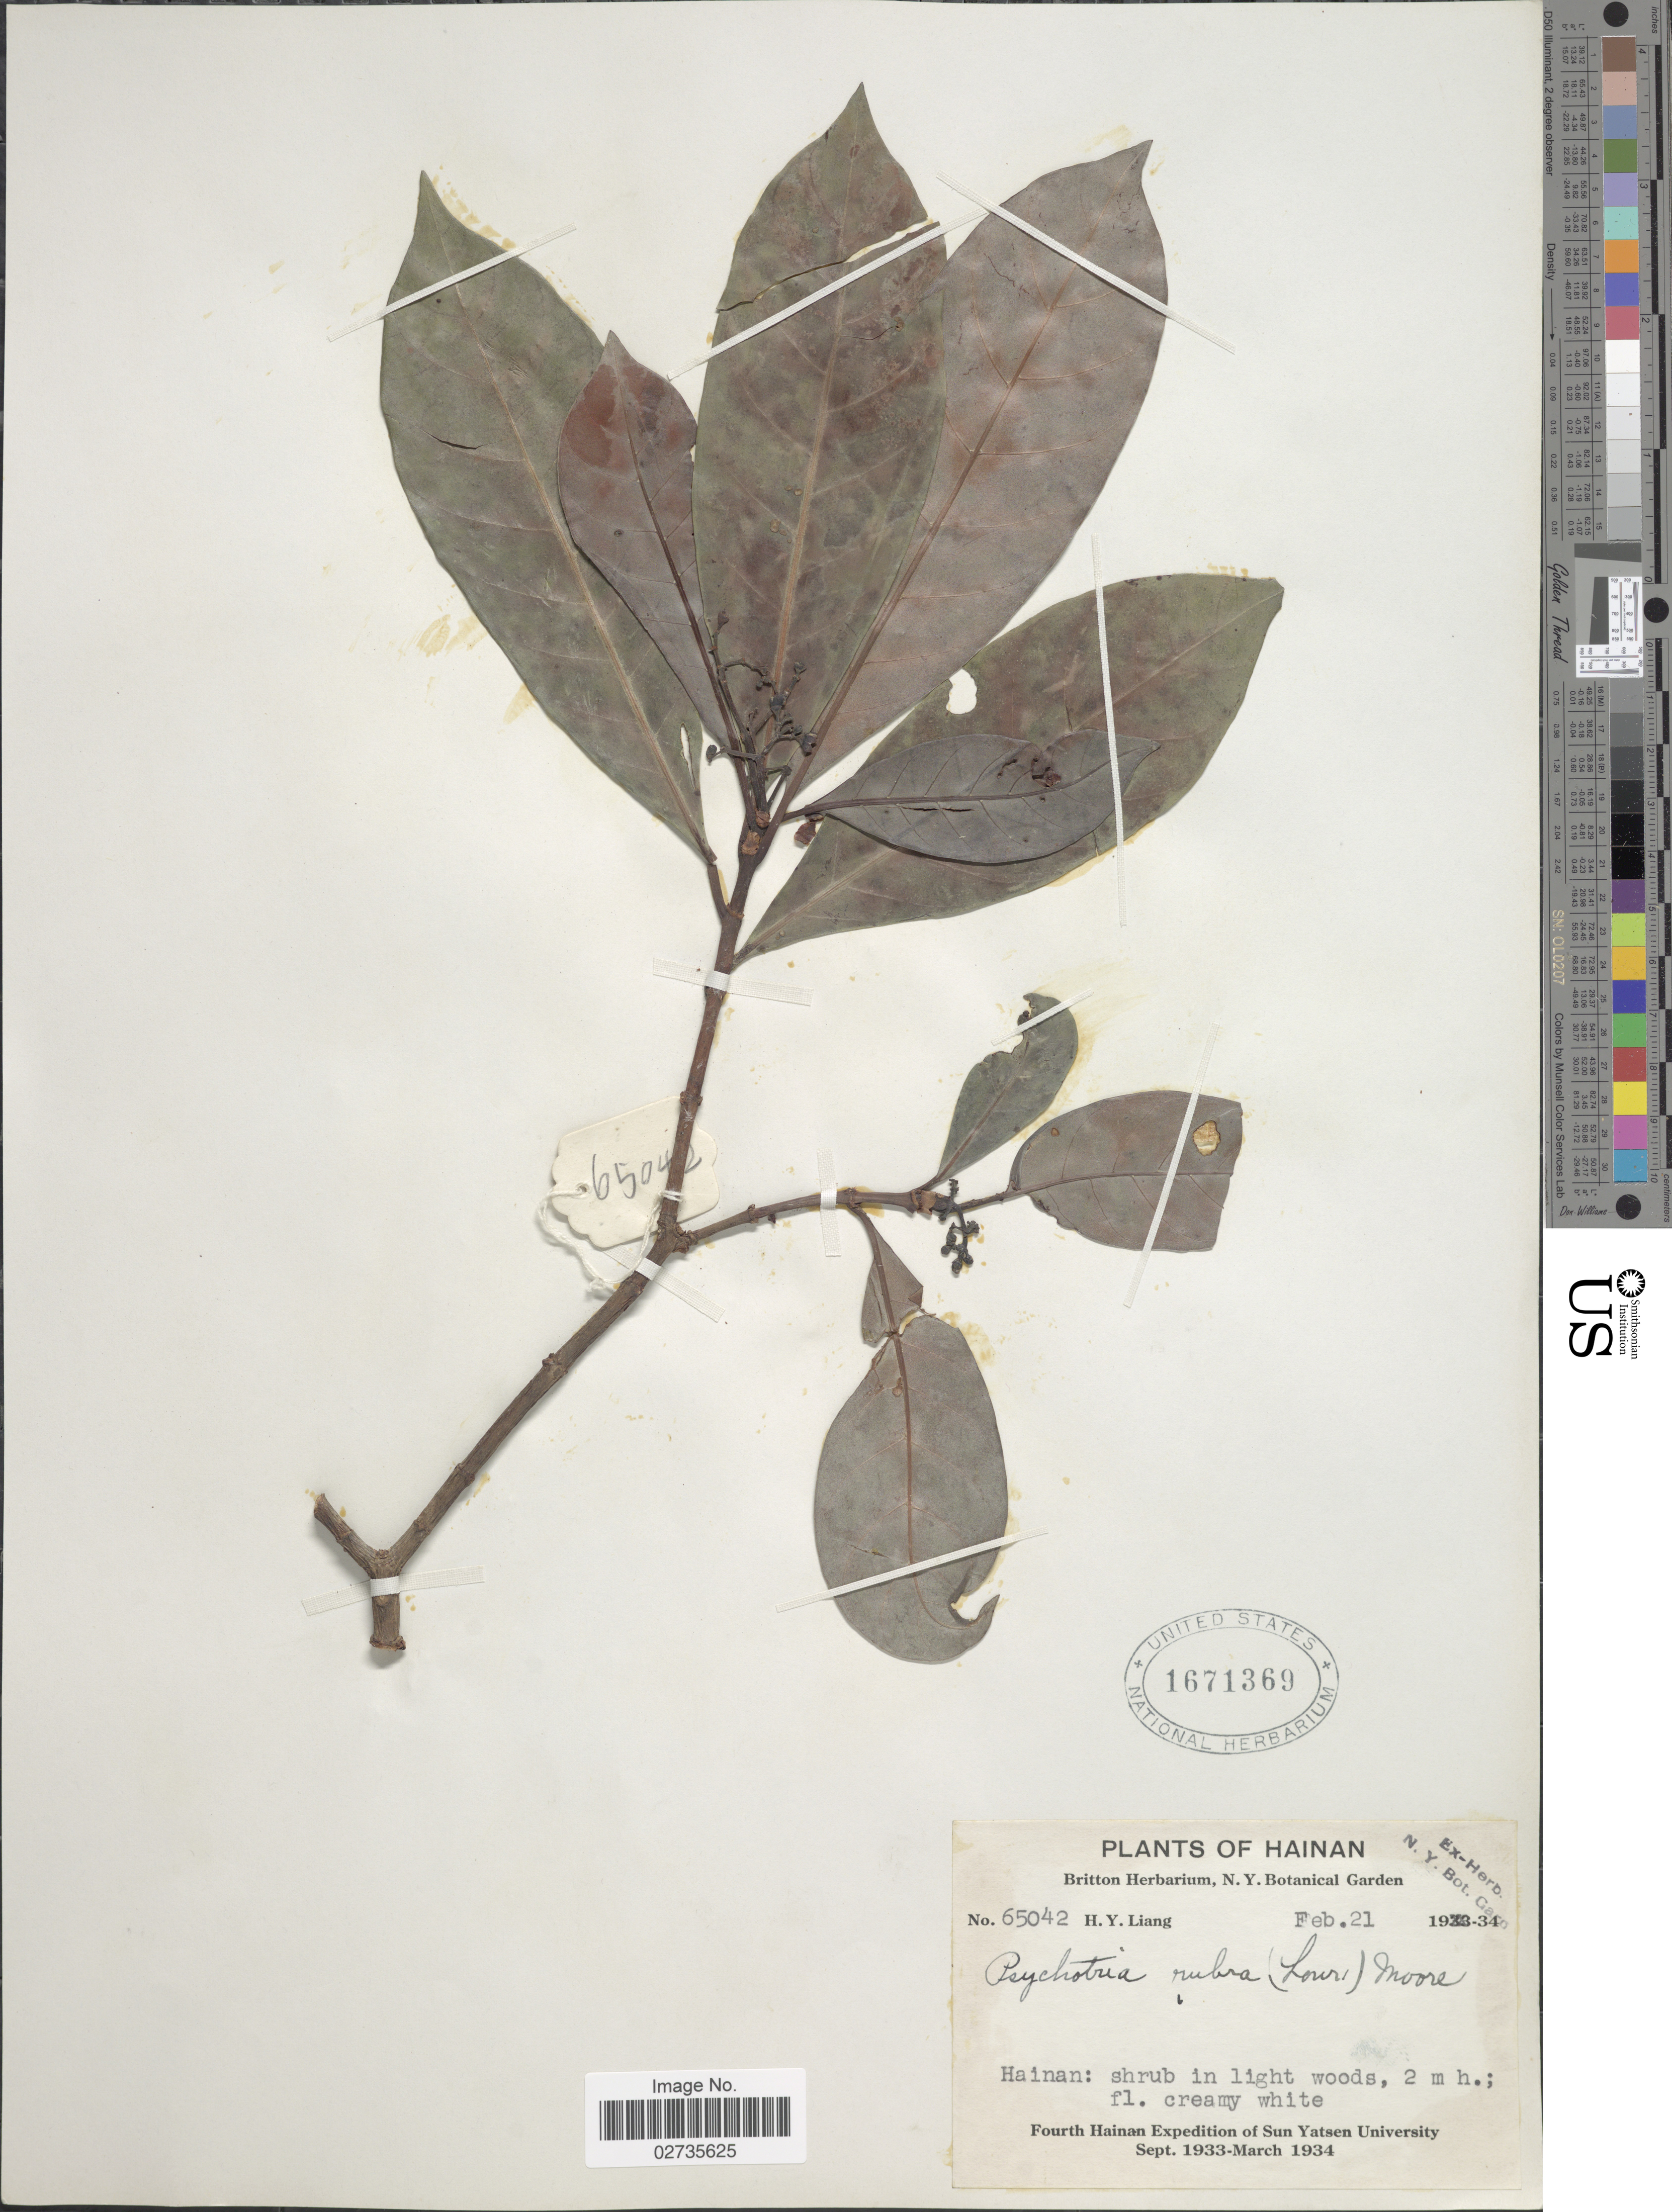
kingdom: Plantae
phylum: Tracheophyta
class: Magnoliopsida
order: Gentianales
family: Rubiaceae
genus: Psychotria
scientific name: Psychotria rubra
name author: (Lour.) Poir.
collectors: H. Y. Liang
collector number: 65042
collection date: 1934-02-21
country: China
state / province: Hainan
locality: Shrub in light woods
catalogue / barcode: US 1671369